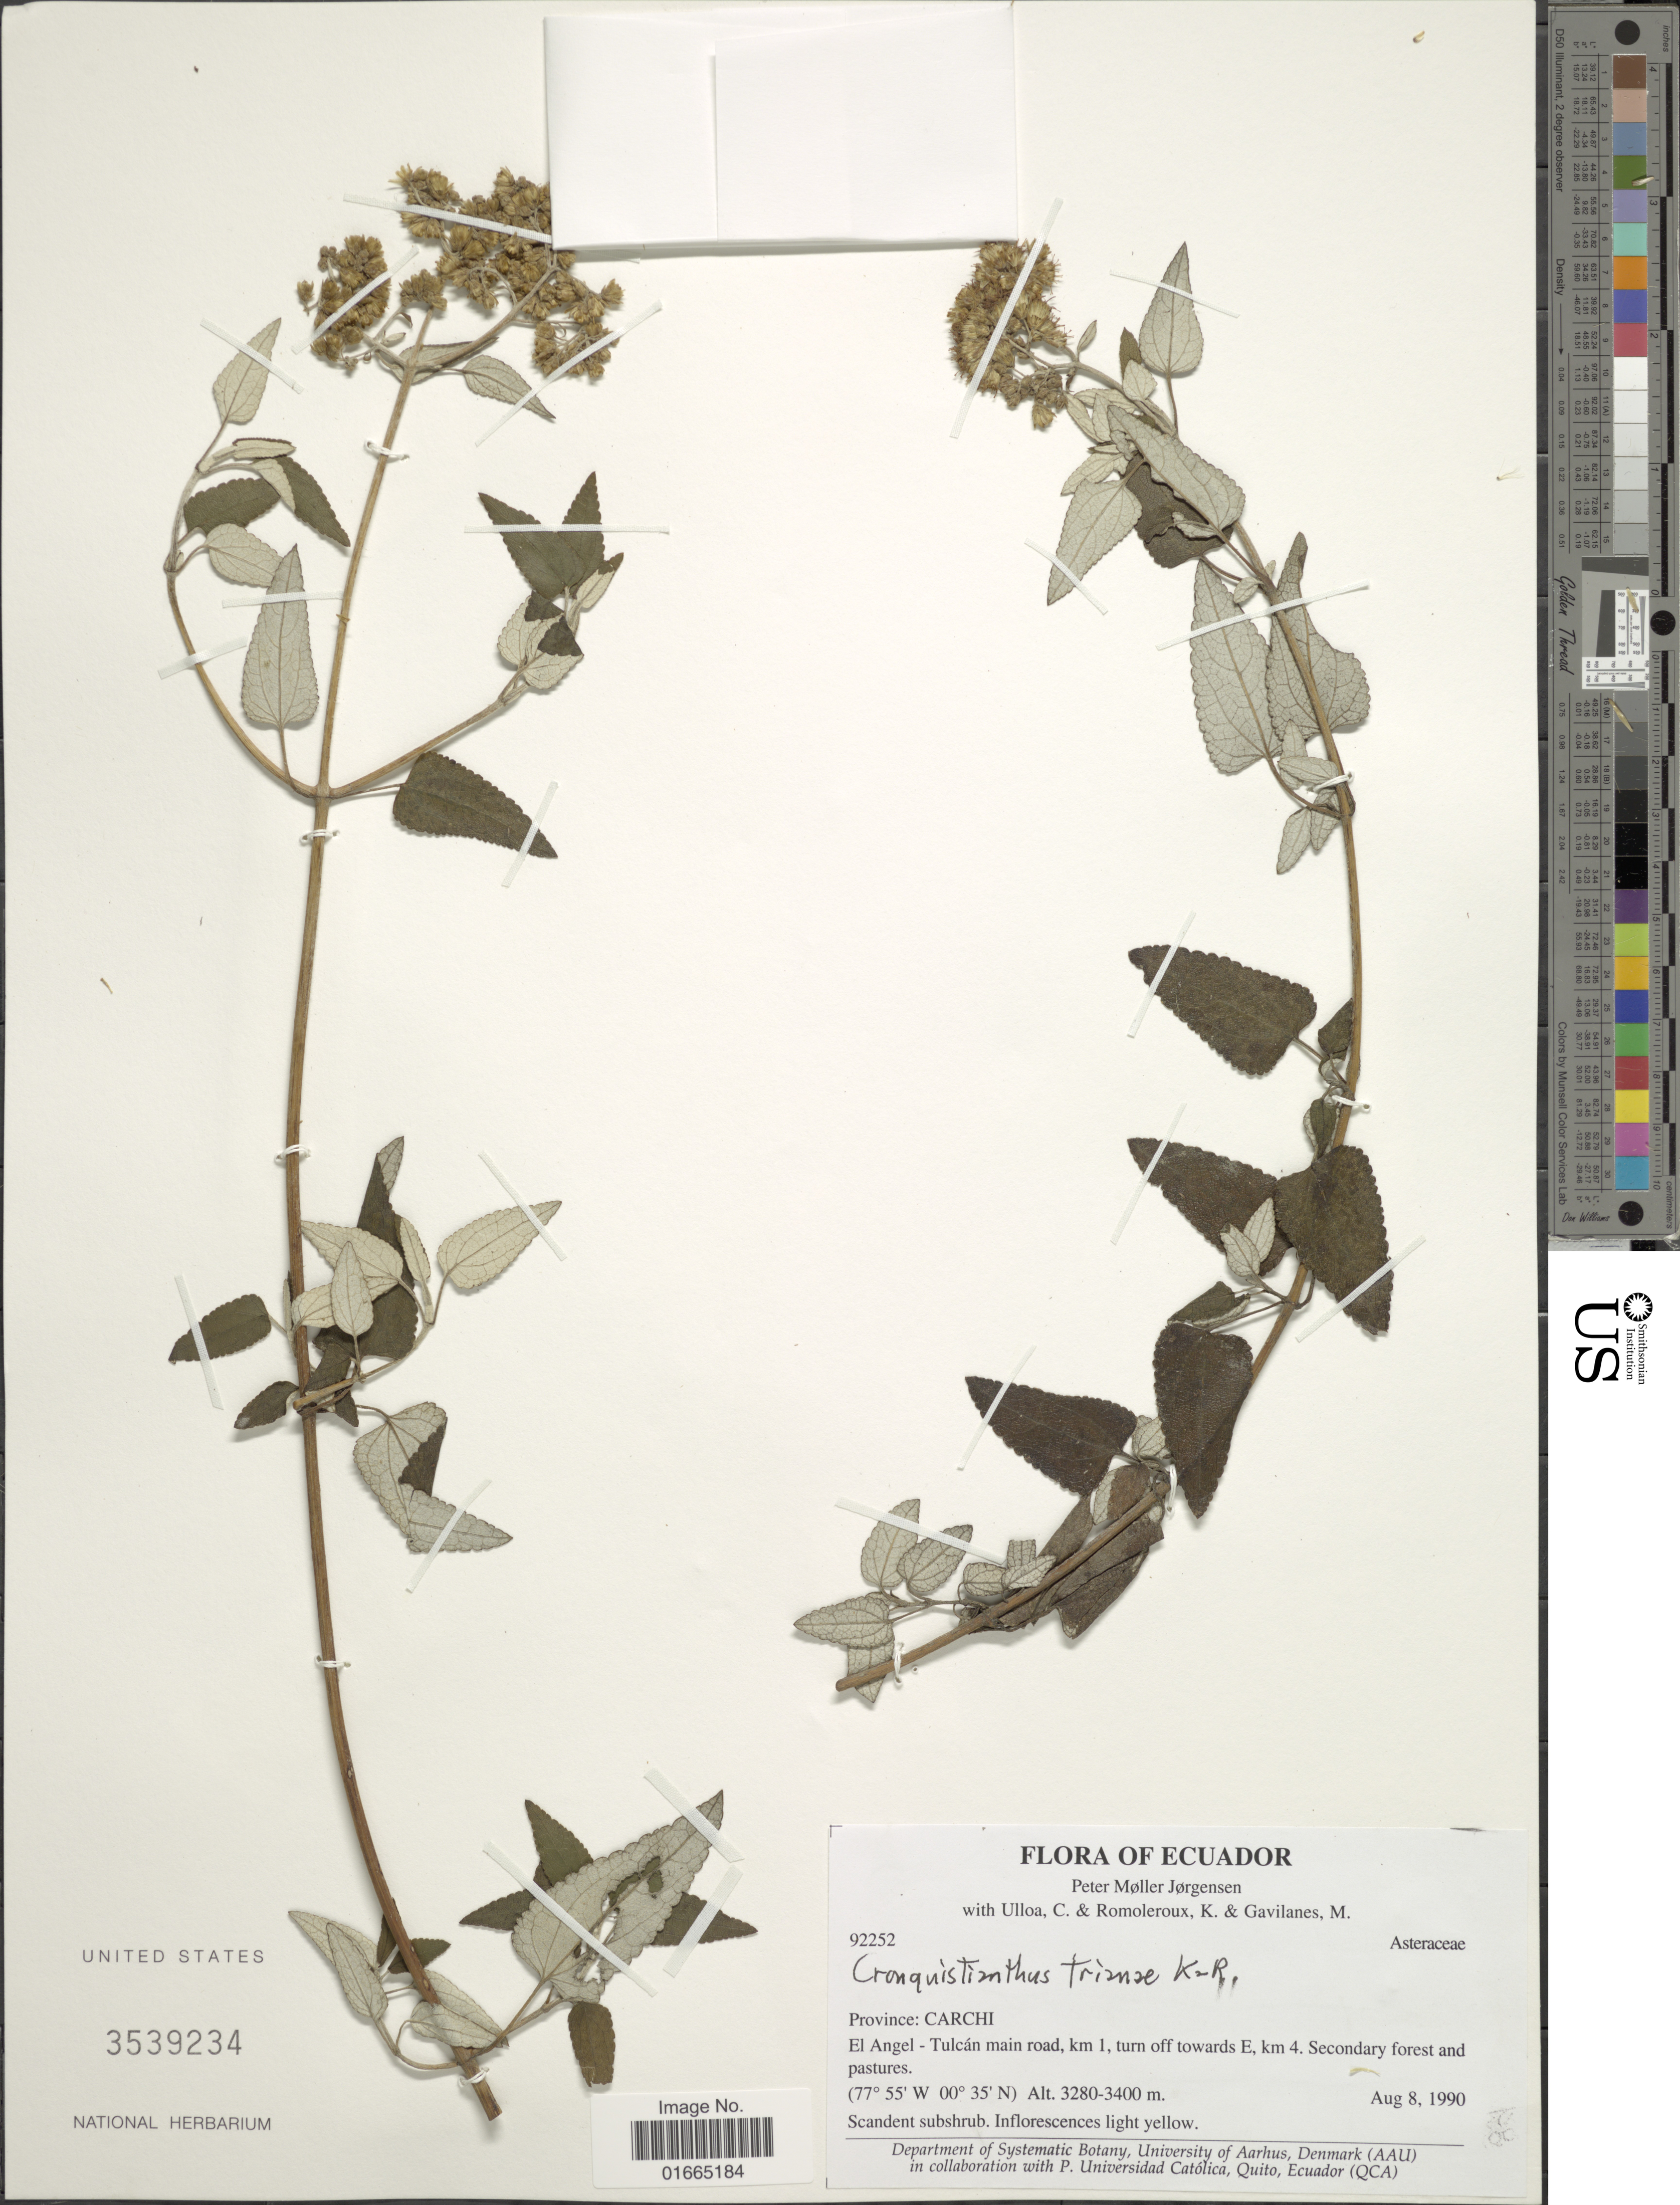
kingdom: Plantae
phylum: Tracheophyta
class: Magnoliopsida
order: Asterales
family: Asteraceae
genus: Cronquistianthus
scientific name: Cronquistianthus trianae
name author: R.M. King & H. Rob.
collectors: P. M. Jørgensen, C. Ulloa, K. Romoleroux & M. Gavilanes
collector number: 92252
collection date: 1990-08-08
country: Ecuador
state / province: Carchi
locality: Province: Carchi. El Angel - Tulcán main road, km 1, turn off towards E, km 4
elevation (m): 3280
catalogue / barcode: US 3539234